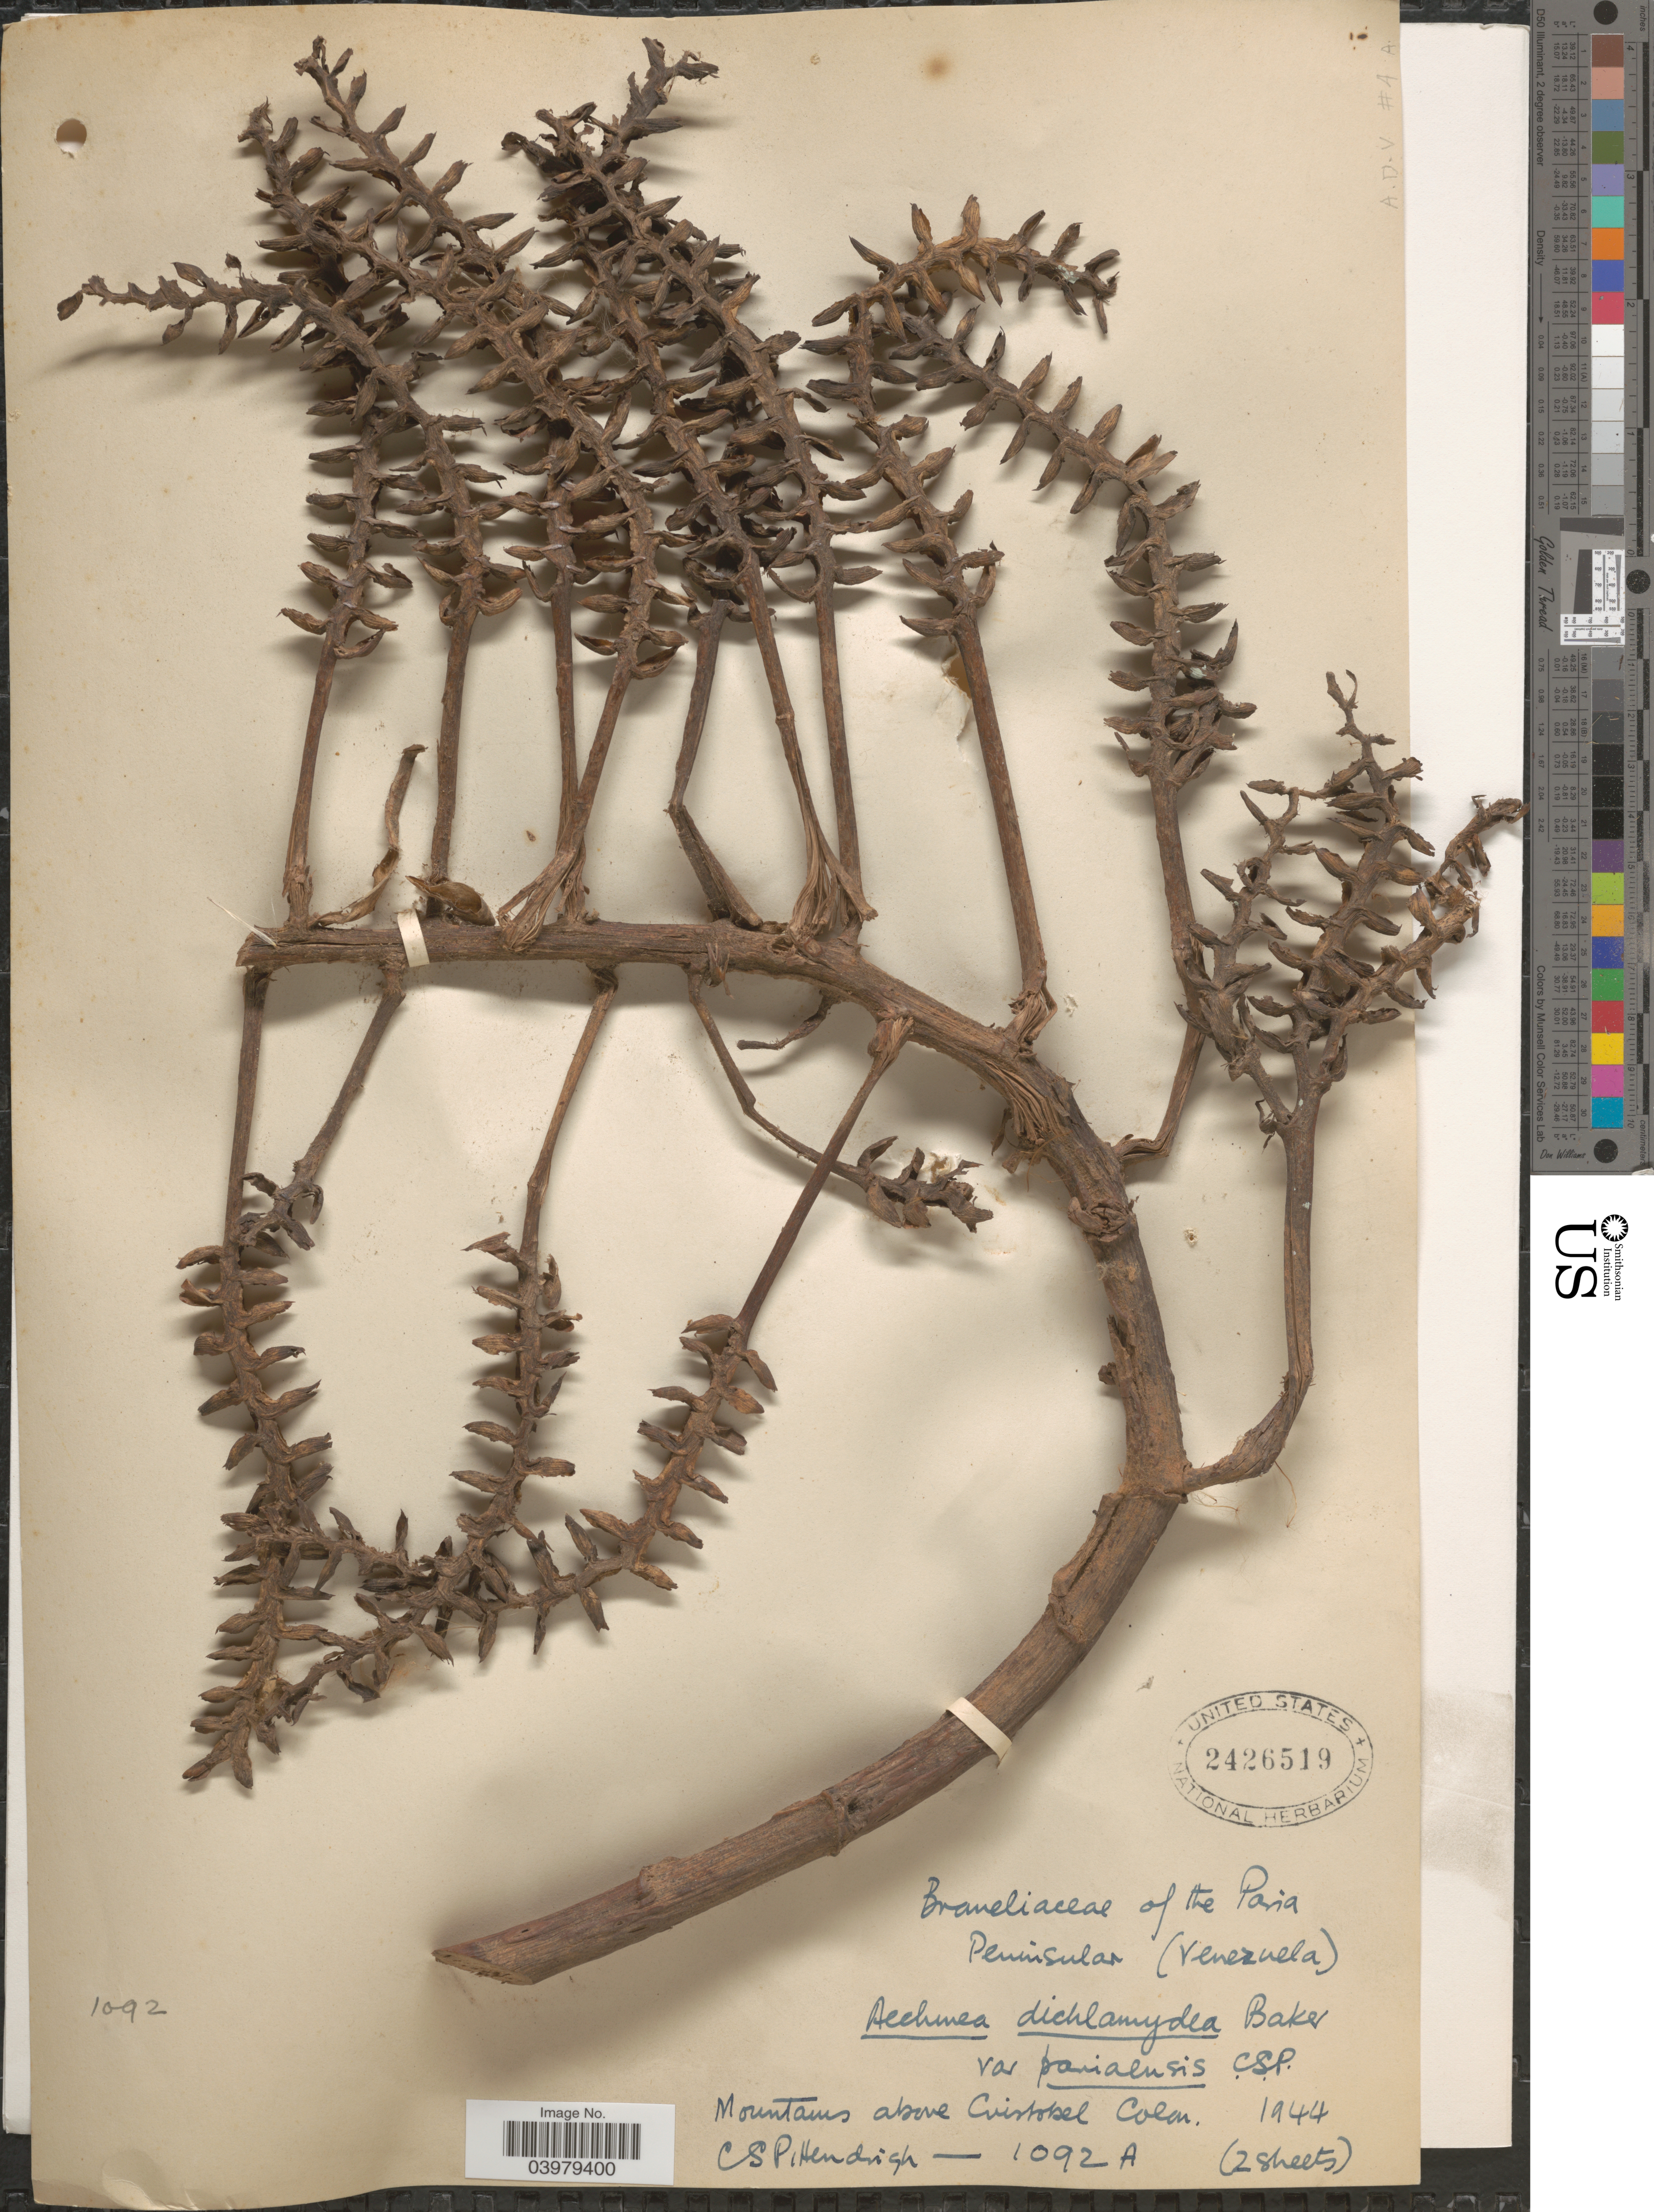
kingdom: Plantae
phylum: Tracheophyta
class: Liliopsida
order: Poales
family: Bromeliaceae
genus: Aechmea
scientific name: Aechmea dichlamydea var. pariaensis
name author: Pittendrigh in L.B. Sm.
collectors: C. Pittendrigh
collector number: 1092A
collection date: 1944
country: Venezuela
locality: The Paria Peninsula. Mountains above Cristobal Colon.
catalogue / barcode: US 2426519